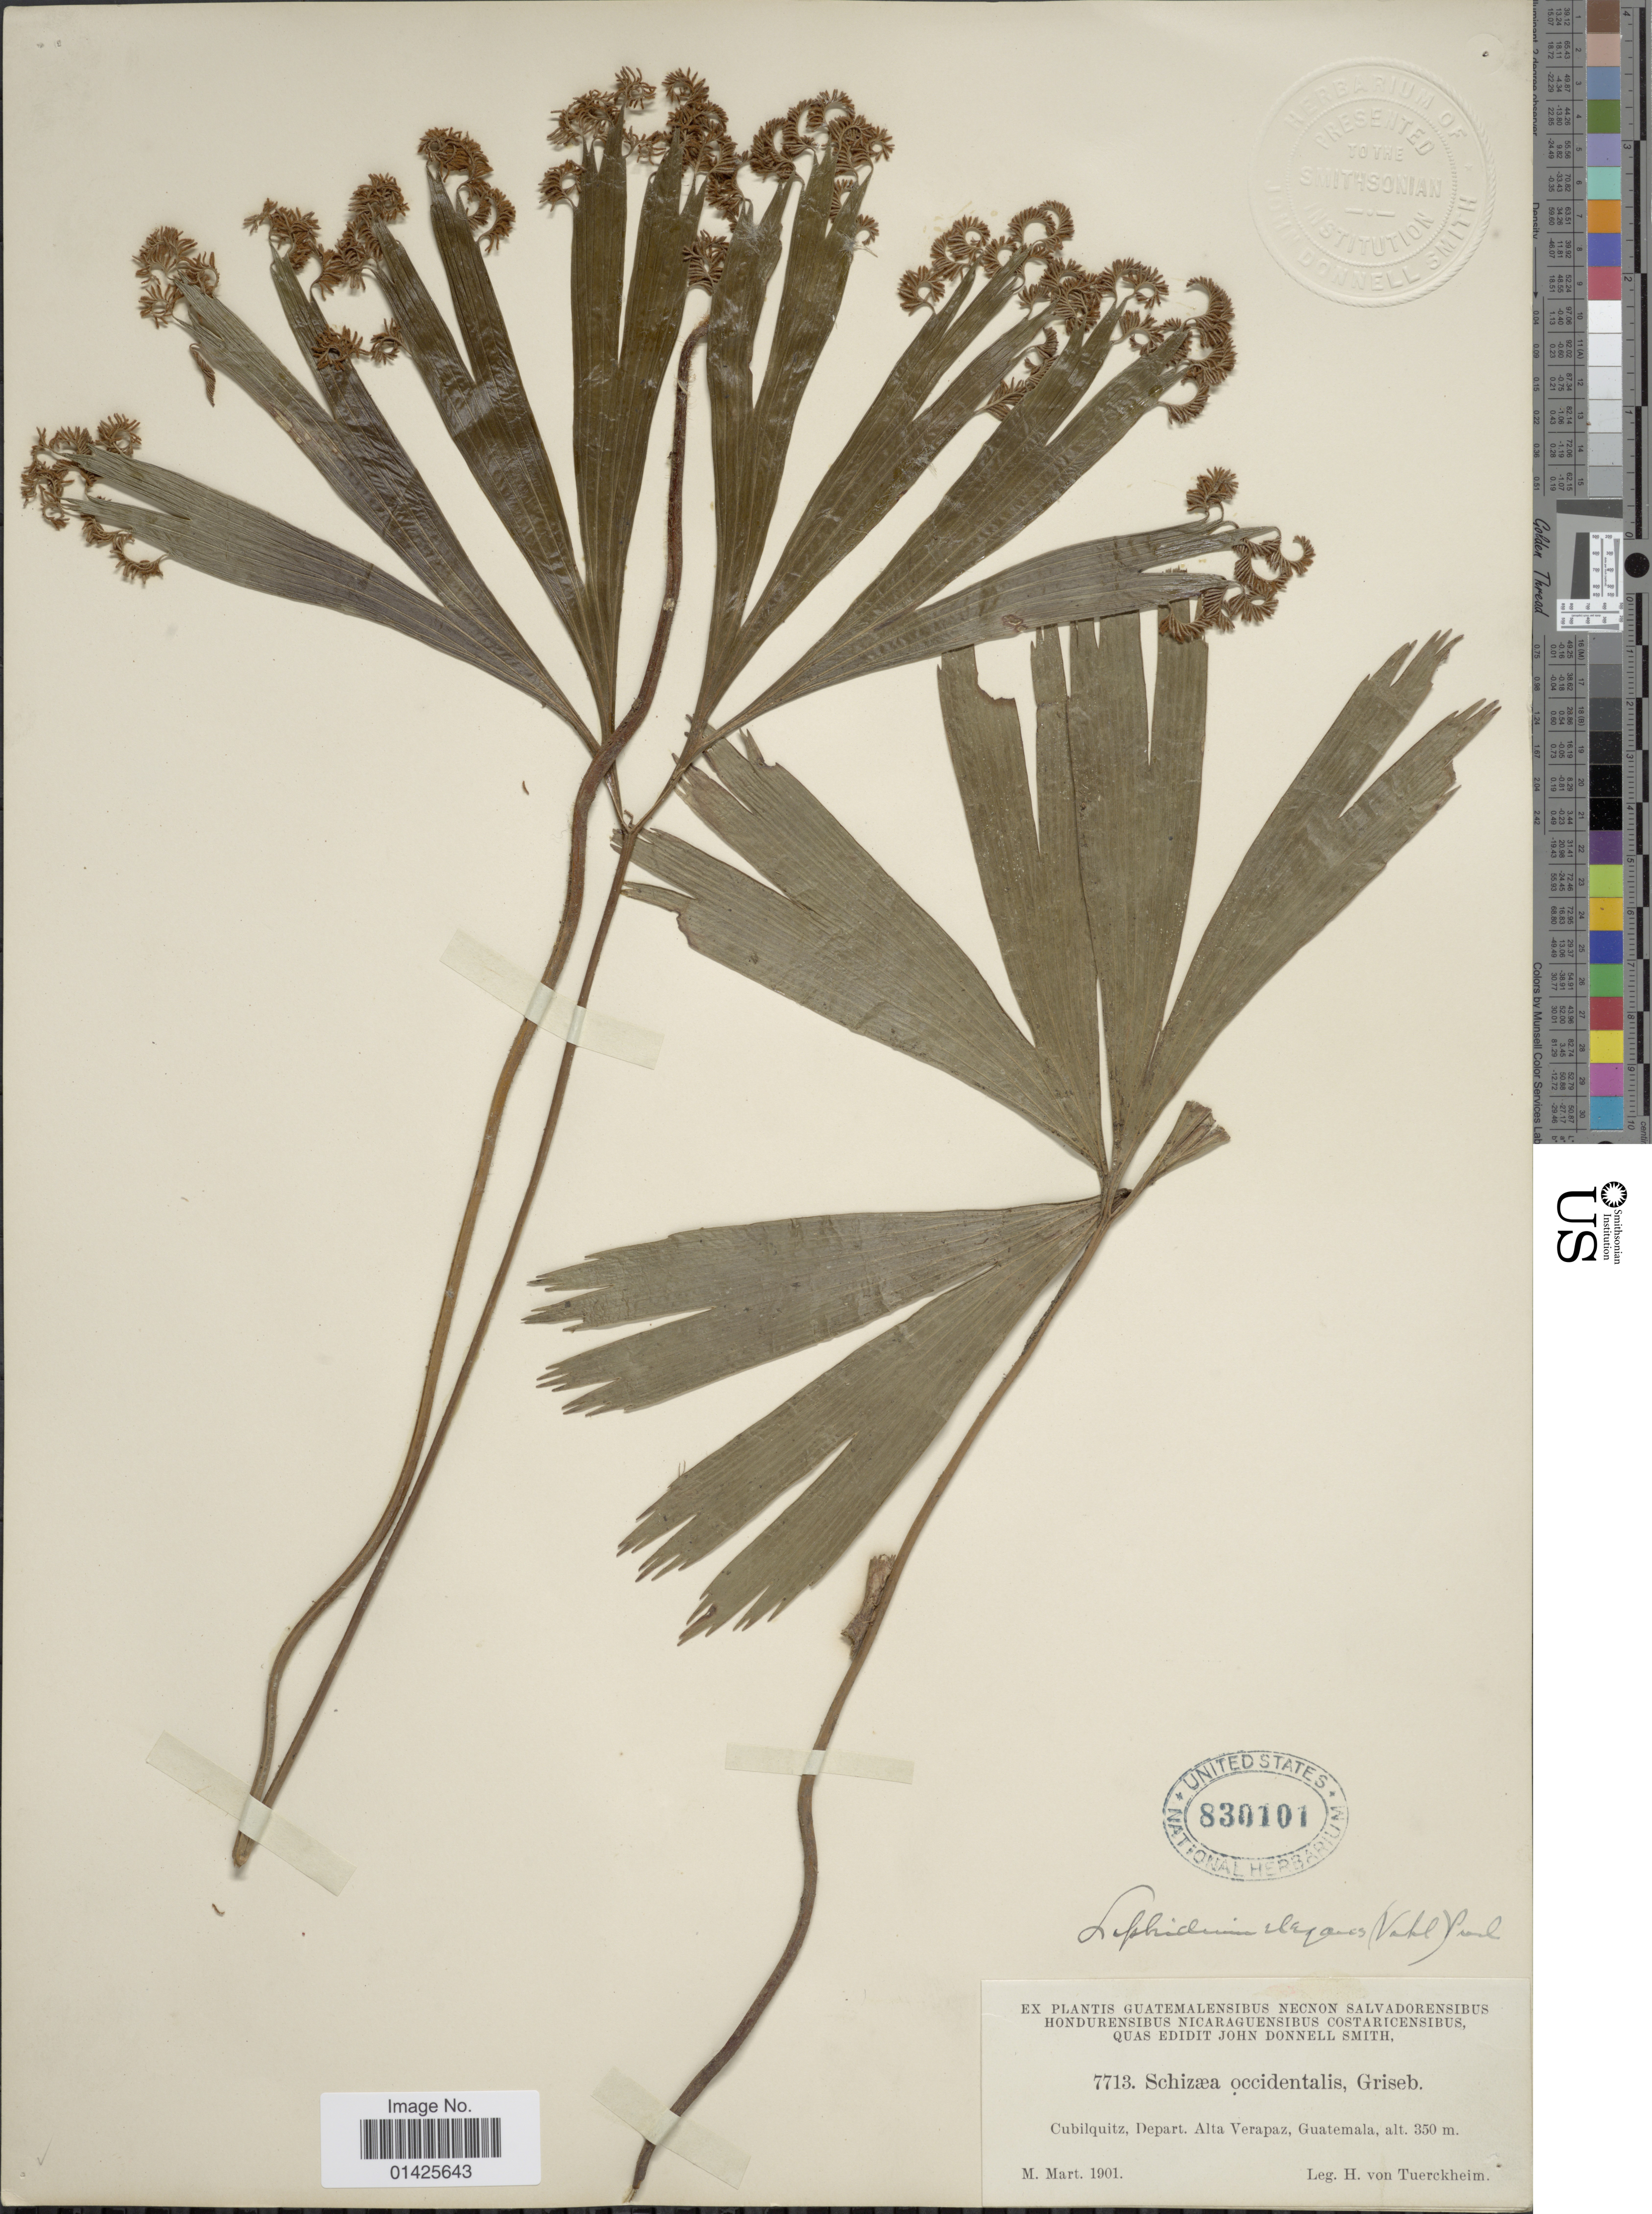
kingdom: Plantae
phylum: Tracheophyta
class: Polypodiopsida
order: Schizaeales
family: Schizaeaceae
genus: Schizaea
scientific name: Schizaea elegans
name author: (Vahl) Sw.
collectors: H. von Türckheim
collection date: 1901-03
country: Guatemala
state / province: Alta Verapaz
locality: Cubilquitz, Depart. Alta Verapaz, Guatemala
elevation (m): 350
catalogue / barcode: US 830101